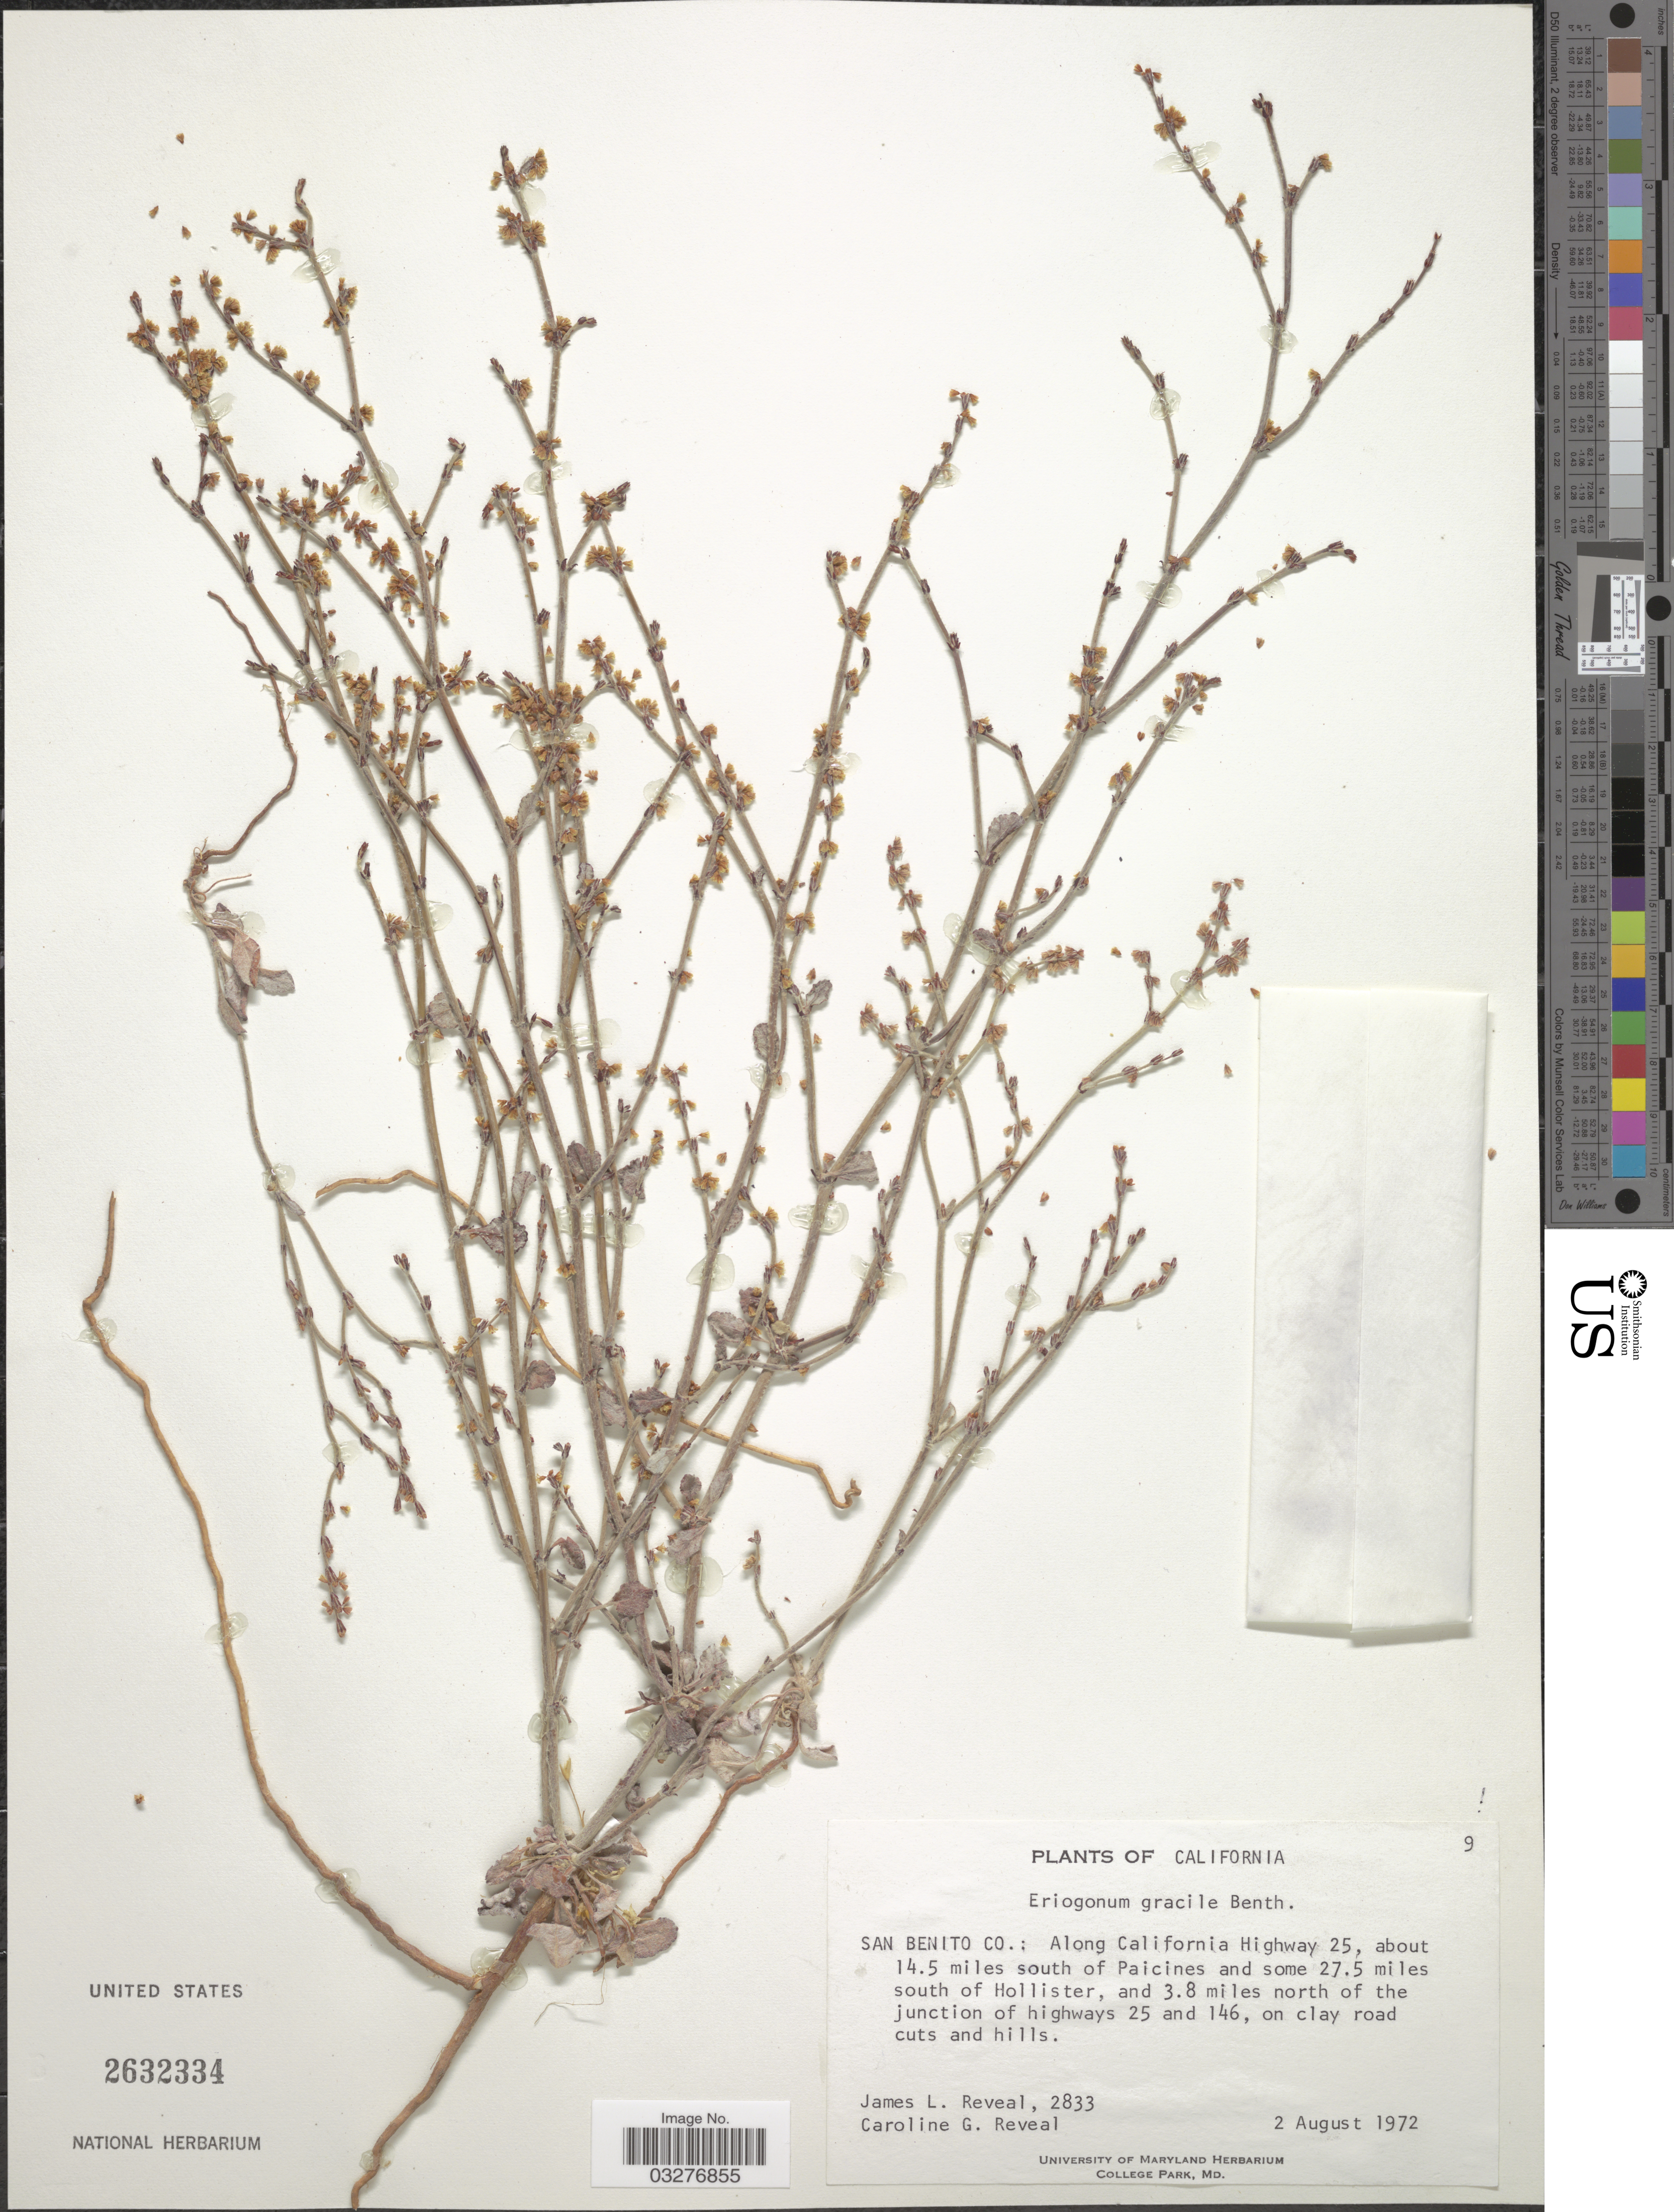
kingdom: Plantae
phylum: Tracheophyta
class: Magnoliopsida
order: Caryophyllales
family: Polygonaceae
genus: Eriogonum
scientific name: Eriogonum gracile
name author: Benth.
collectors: J. L. Reveal & C. G. Reveal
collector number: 2833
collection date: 1972-08-02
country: United States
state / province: California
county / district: San Benito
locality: San Benito Co.: Along California Highway 25, about 14.5 miles south of Paicines and some 27.5 miles south of Hollister, and 3.8 miles north of the junction of highways 25 and 146.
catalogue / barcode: US 2632334